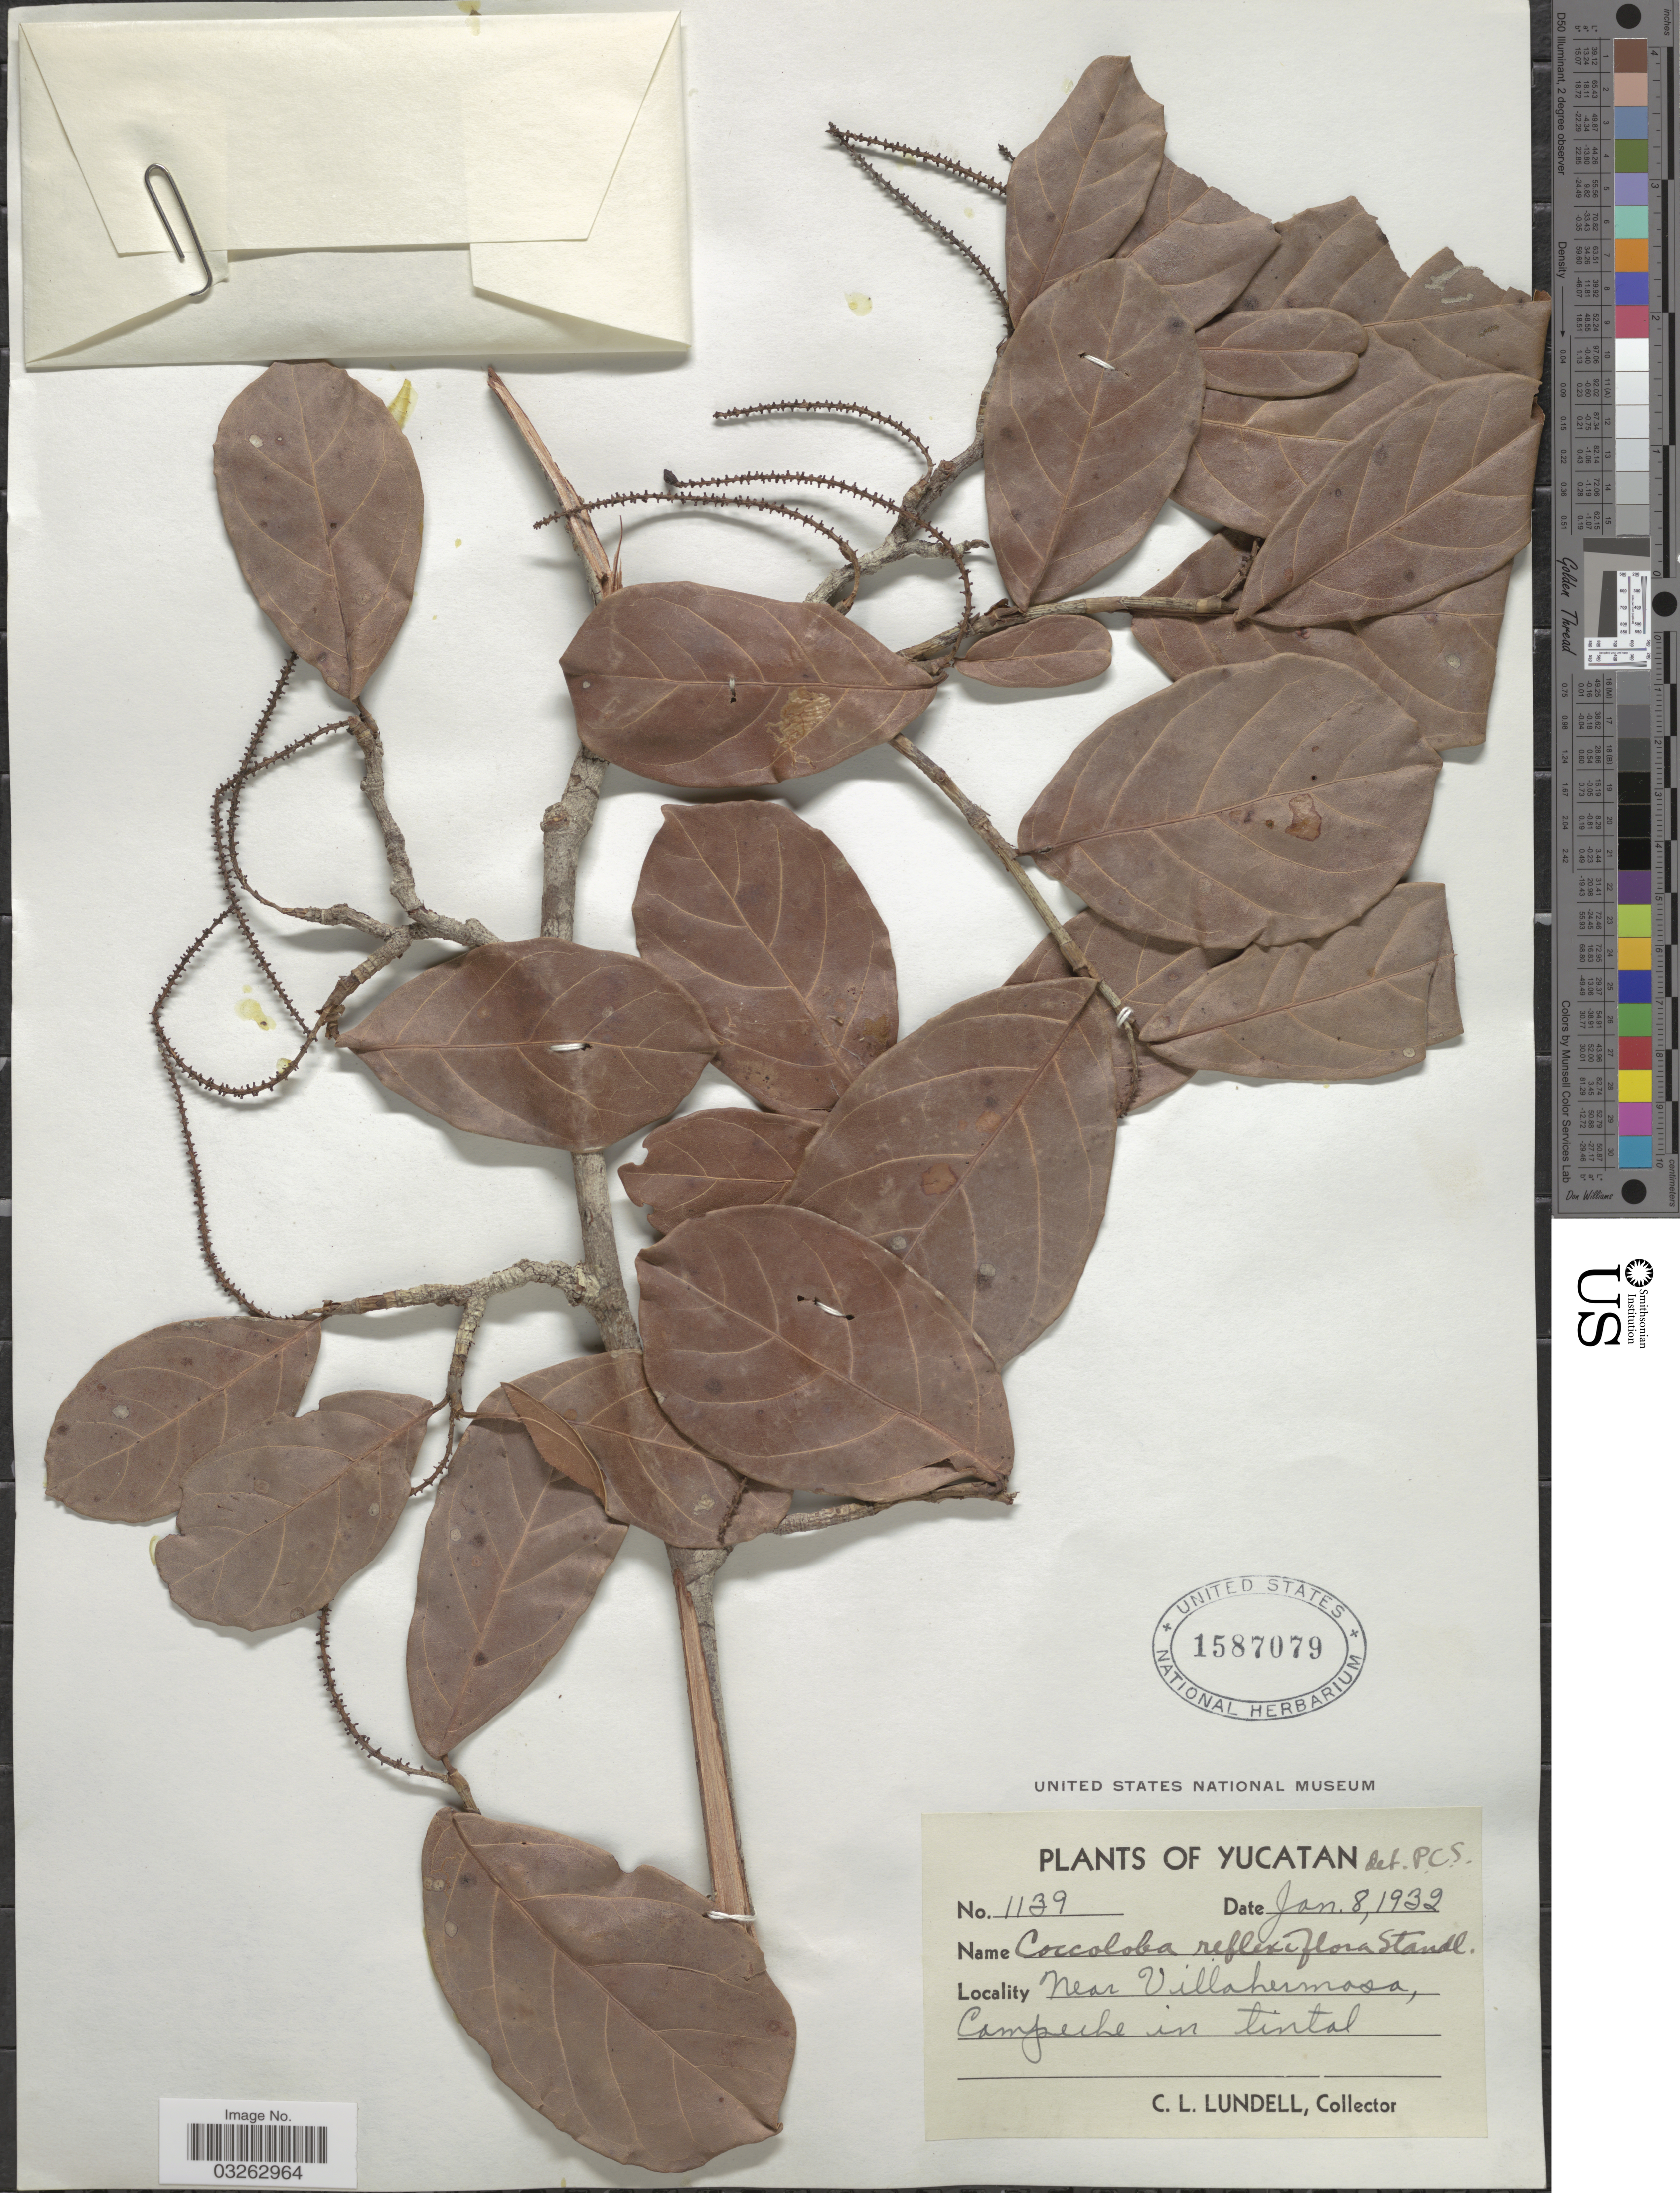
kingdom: Plantae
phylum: Tracheophyta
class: Magnoliopsida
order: Caryophyllales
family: Polygonaceae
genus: Coccoloba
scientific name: Coccoloba reflexiflora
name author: Standl.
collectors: C. L. Lundell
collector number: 1139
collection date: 1932-01-08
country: Mexico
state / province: Yucatán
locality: Near Villahermosa, Campeche in tintal.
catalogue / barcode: US 1587079